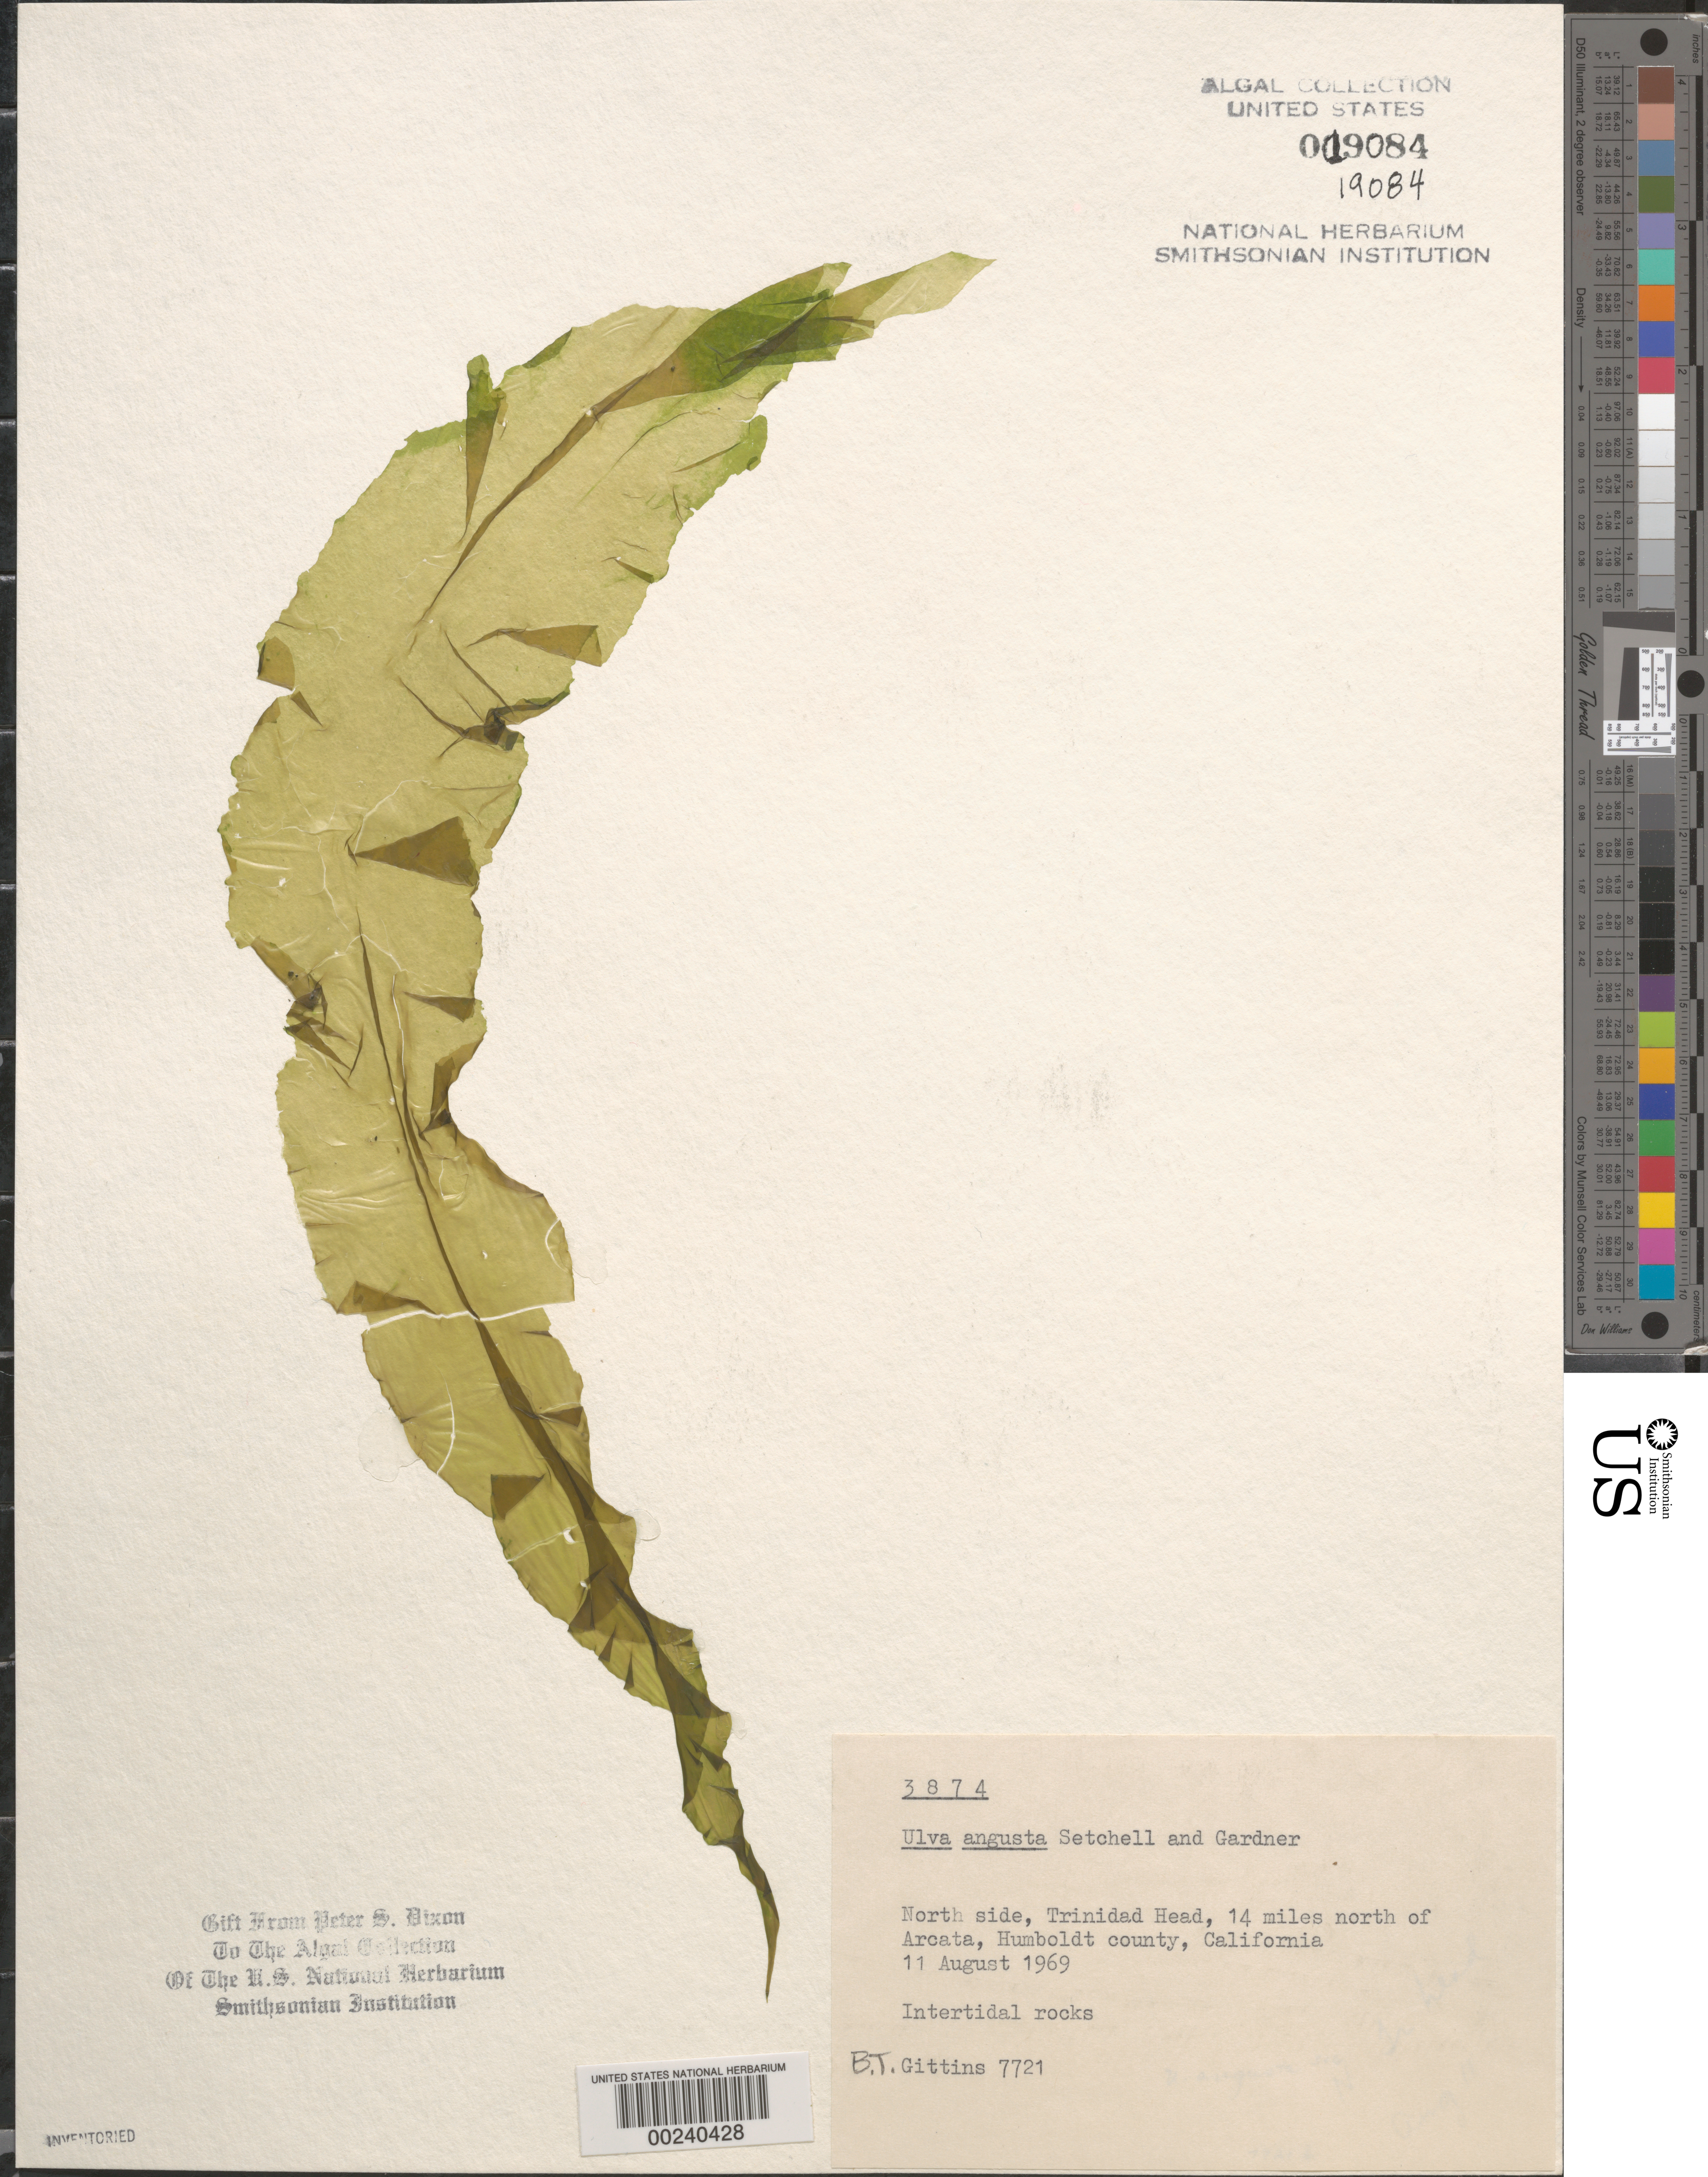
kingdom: Plantae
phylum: Chlorophyta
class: Ulvophyceae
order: Ulvales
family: Ulvaceae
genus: Ulva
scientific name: Ulva californica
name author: N.Wille in Collins et al.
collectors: B. Gittins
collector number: BTG 7721 & PSD 3874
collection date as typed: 11 Aug 1969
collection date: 1969-08-11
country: United States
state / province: California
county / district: Humboldt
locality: Trinidad Head, 14 miles north of Arcata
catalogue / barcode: US 19084